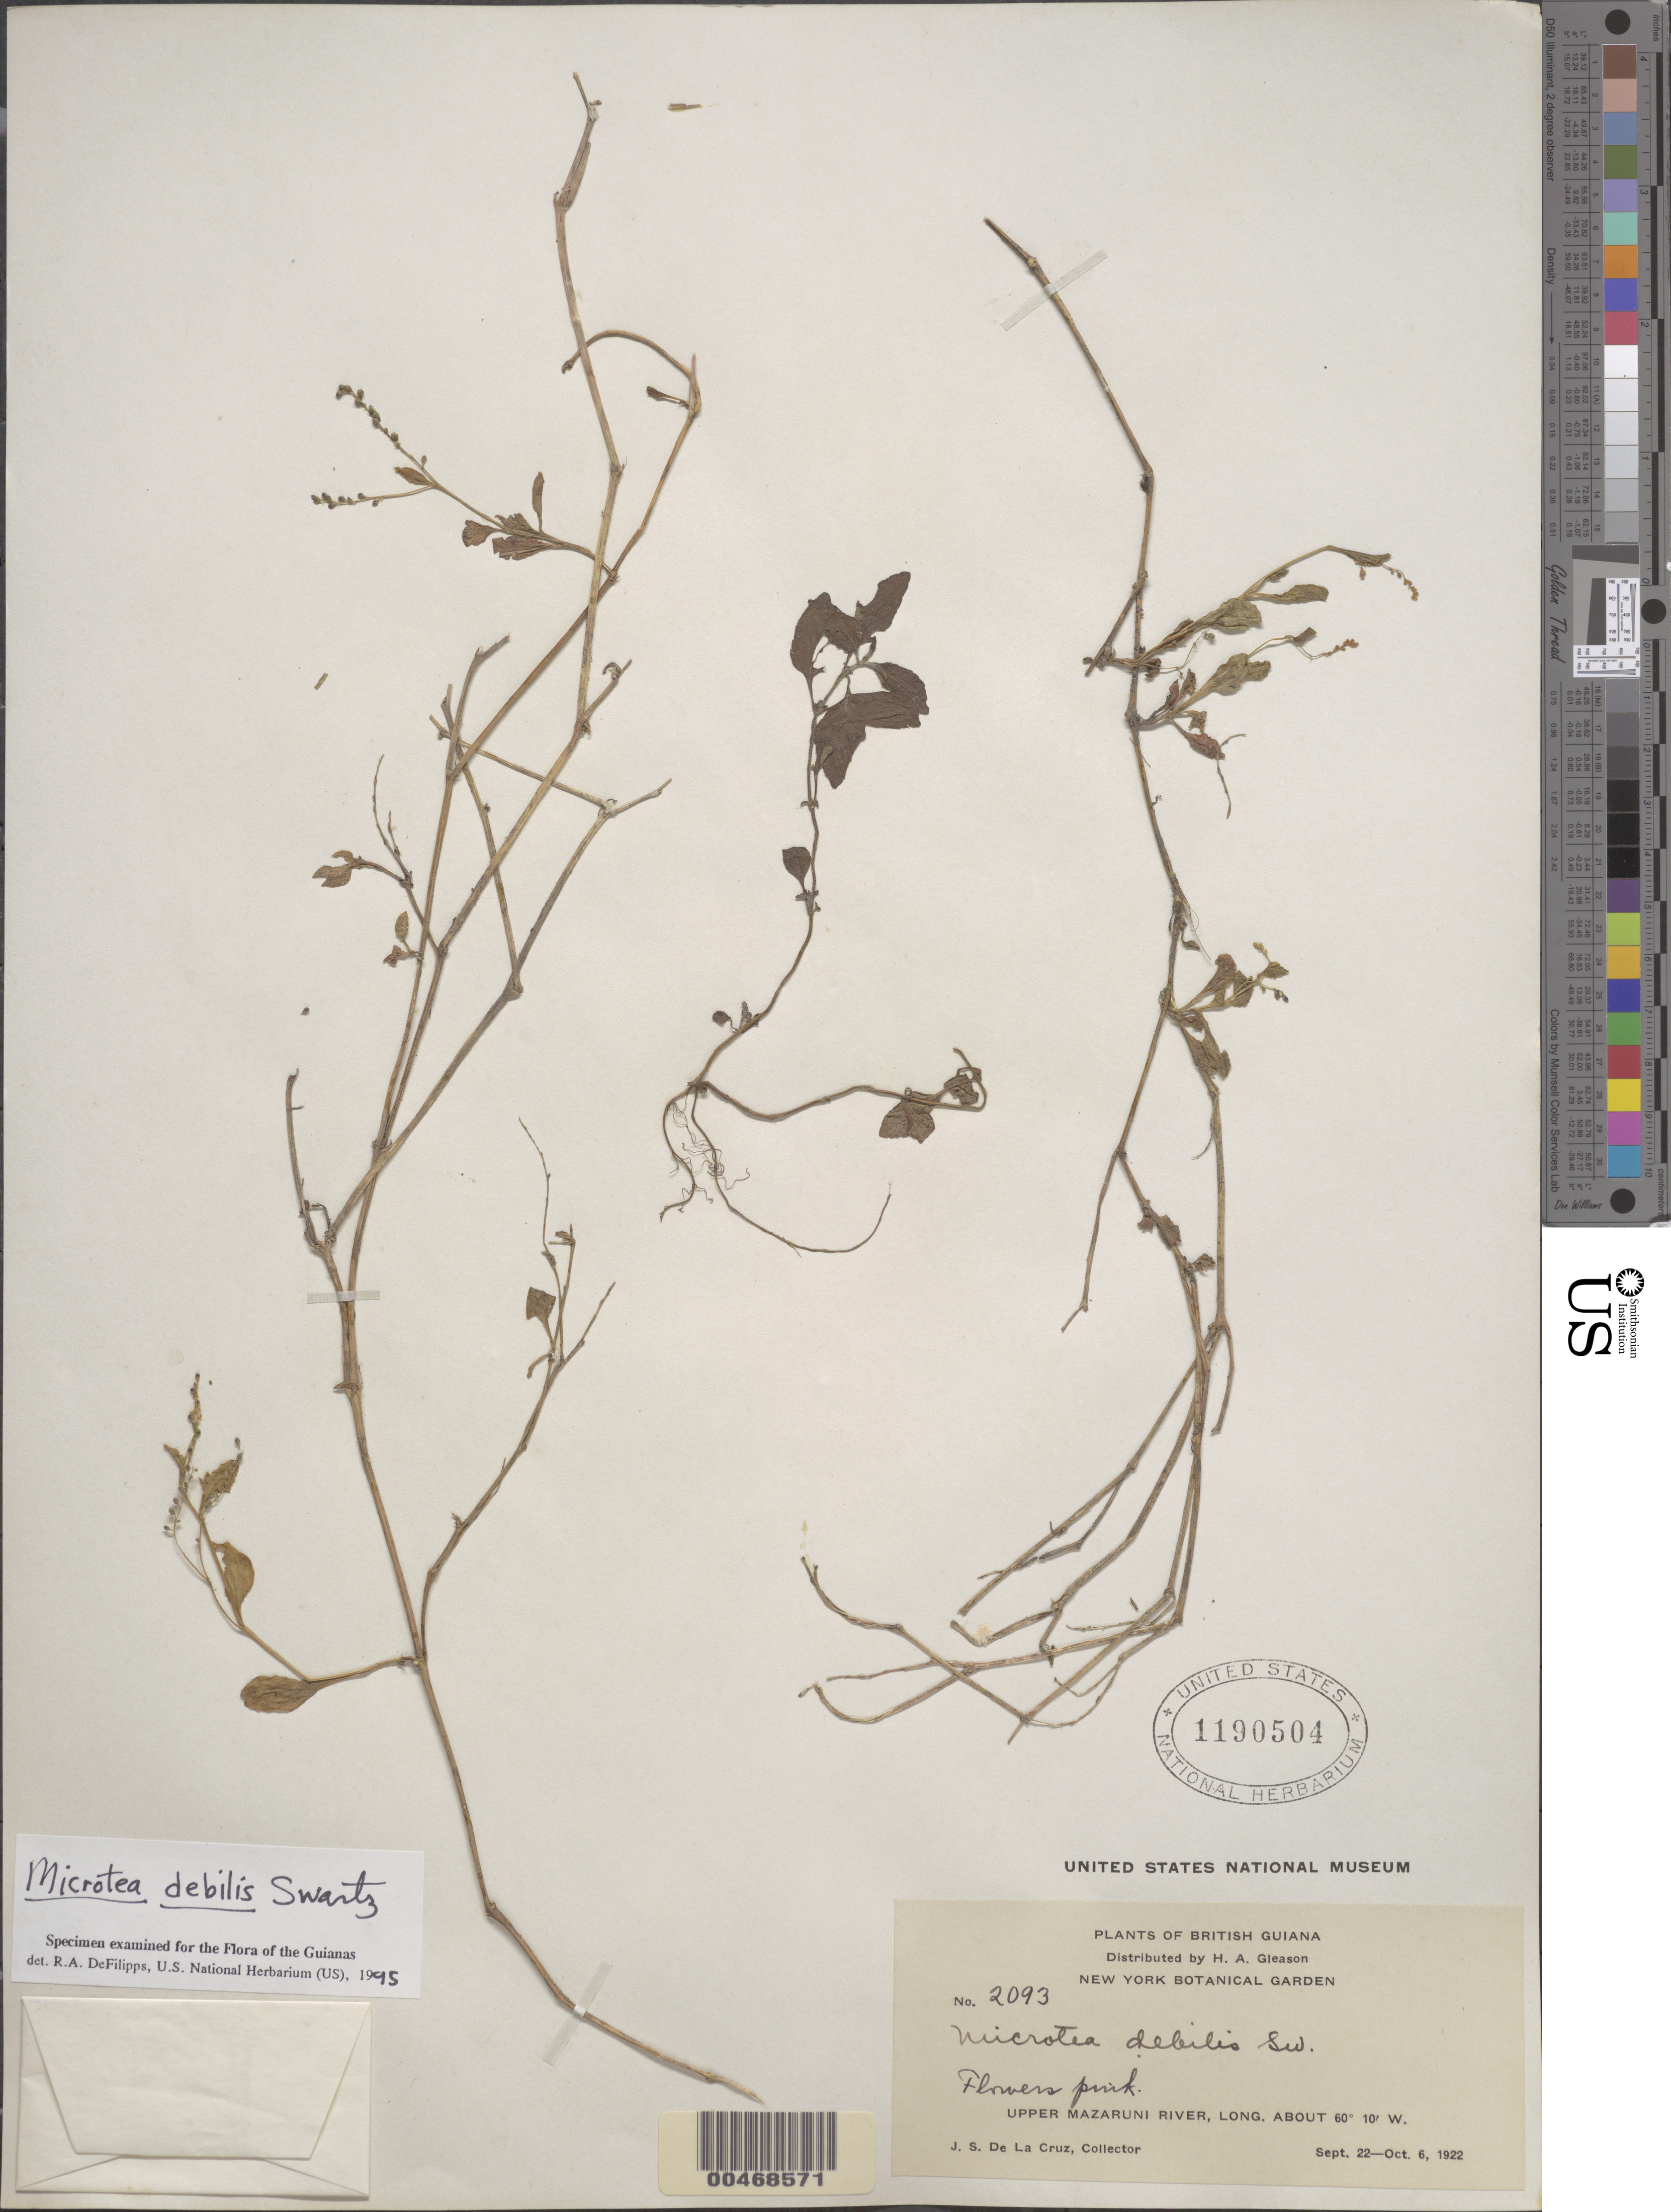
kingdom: Plantae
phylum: Tracheophyta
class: Magnoliopsida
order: Caryophyllales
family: Microteaceae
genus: Microtea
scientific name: Microtea debilis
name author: Sw.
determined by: DeFilipps, R. A.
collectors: J. S. de la Cruz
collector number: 2093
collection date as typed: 22 Sep 1922 to 06 Oct 1922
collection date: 1922-09-22/1922-10-06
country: Guyana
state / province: Cuyuni-Mazaruni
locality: Upper Mazaruni River. [In former Mazaruni-Potaro Region.] (lat/long recorded as: lat=:::N long=060:10:0:W)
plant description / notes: MO, NY, US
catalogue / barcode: US 1190504